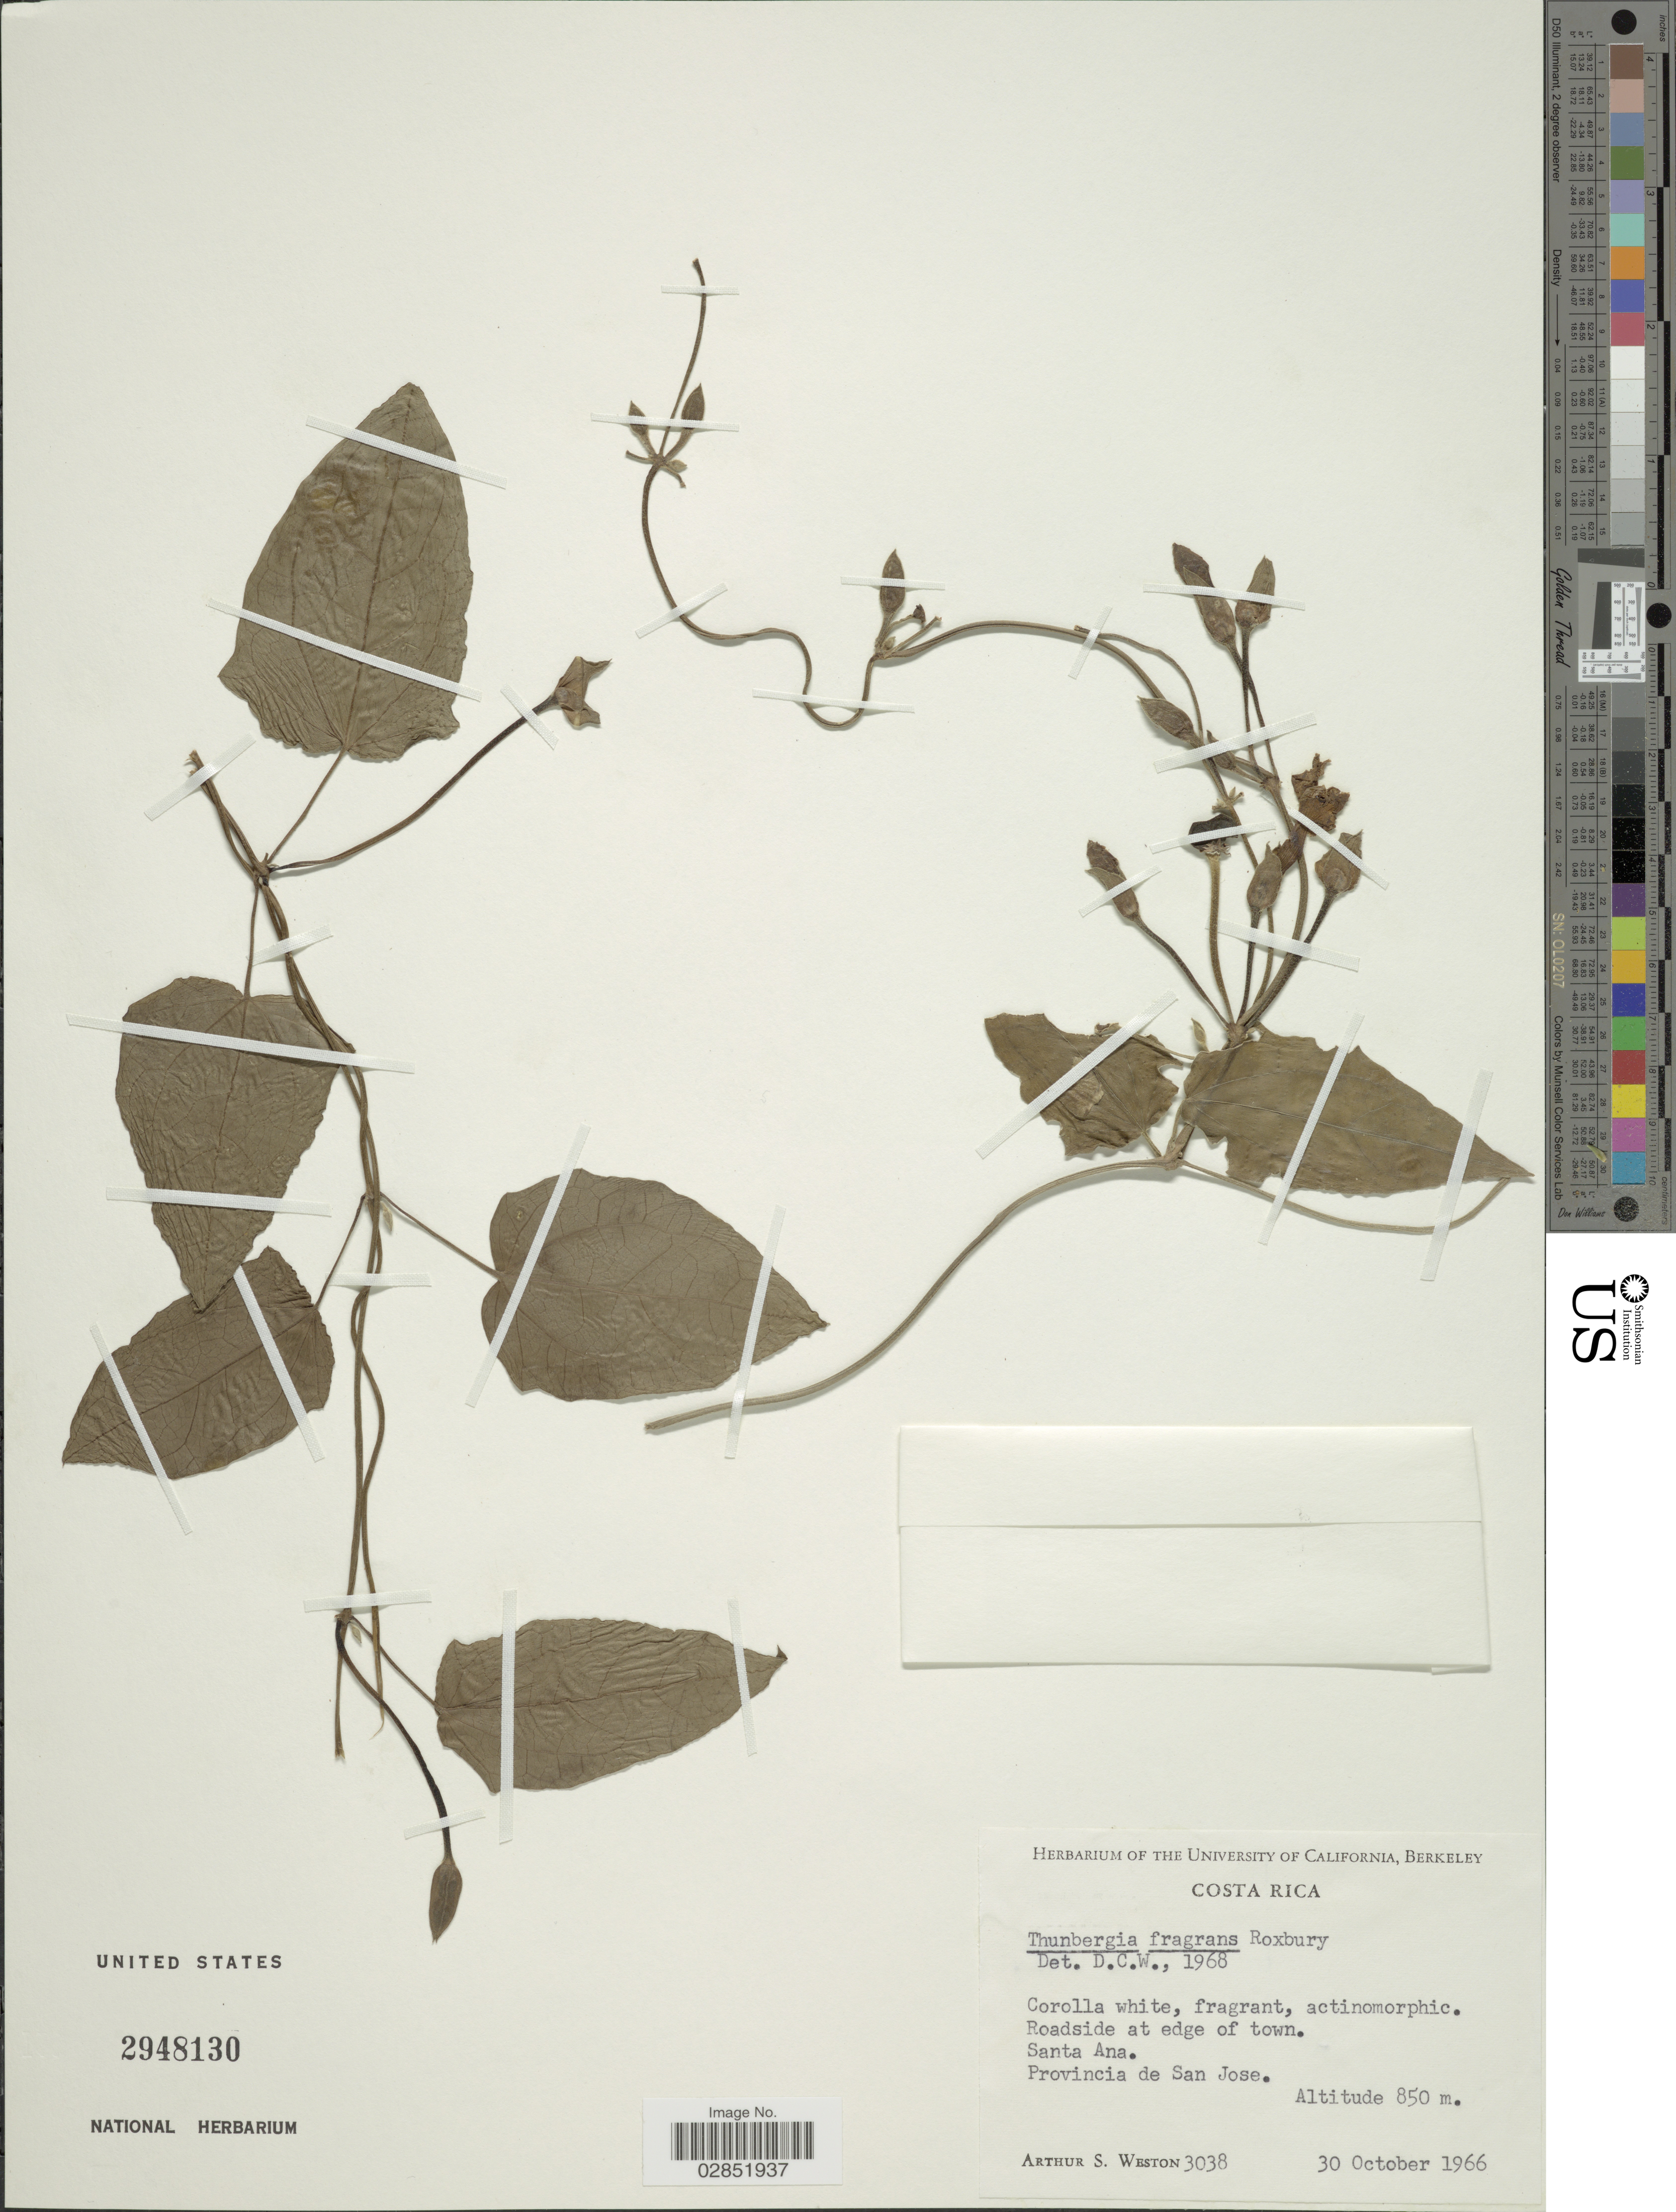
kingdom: Plantae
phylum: Tracheophyta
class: Magnoliopsida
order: Lamiales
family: Acanthaceae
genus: Thunbergia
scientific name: Thunbergia fragrans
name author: Roxb.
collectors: A. Weston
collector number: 3038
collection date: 1966-10-30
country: Costa Rica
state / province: San José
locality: Santa Ana.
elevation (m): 850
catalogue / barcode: US 2948130